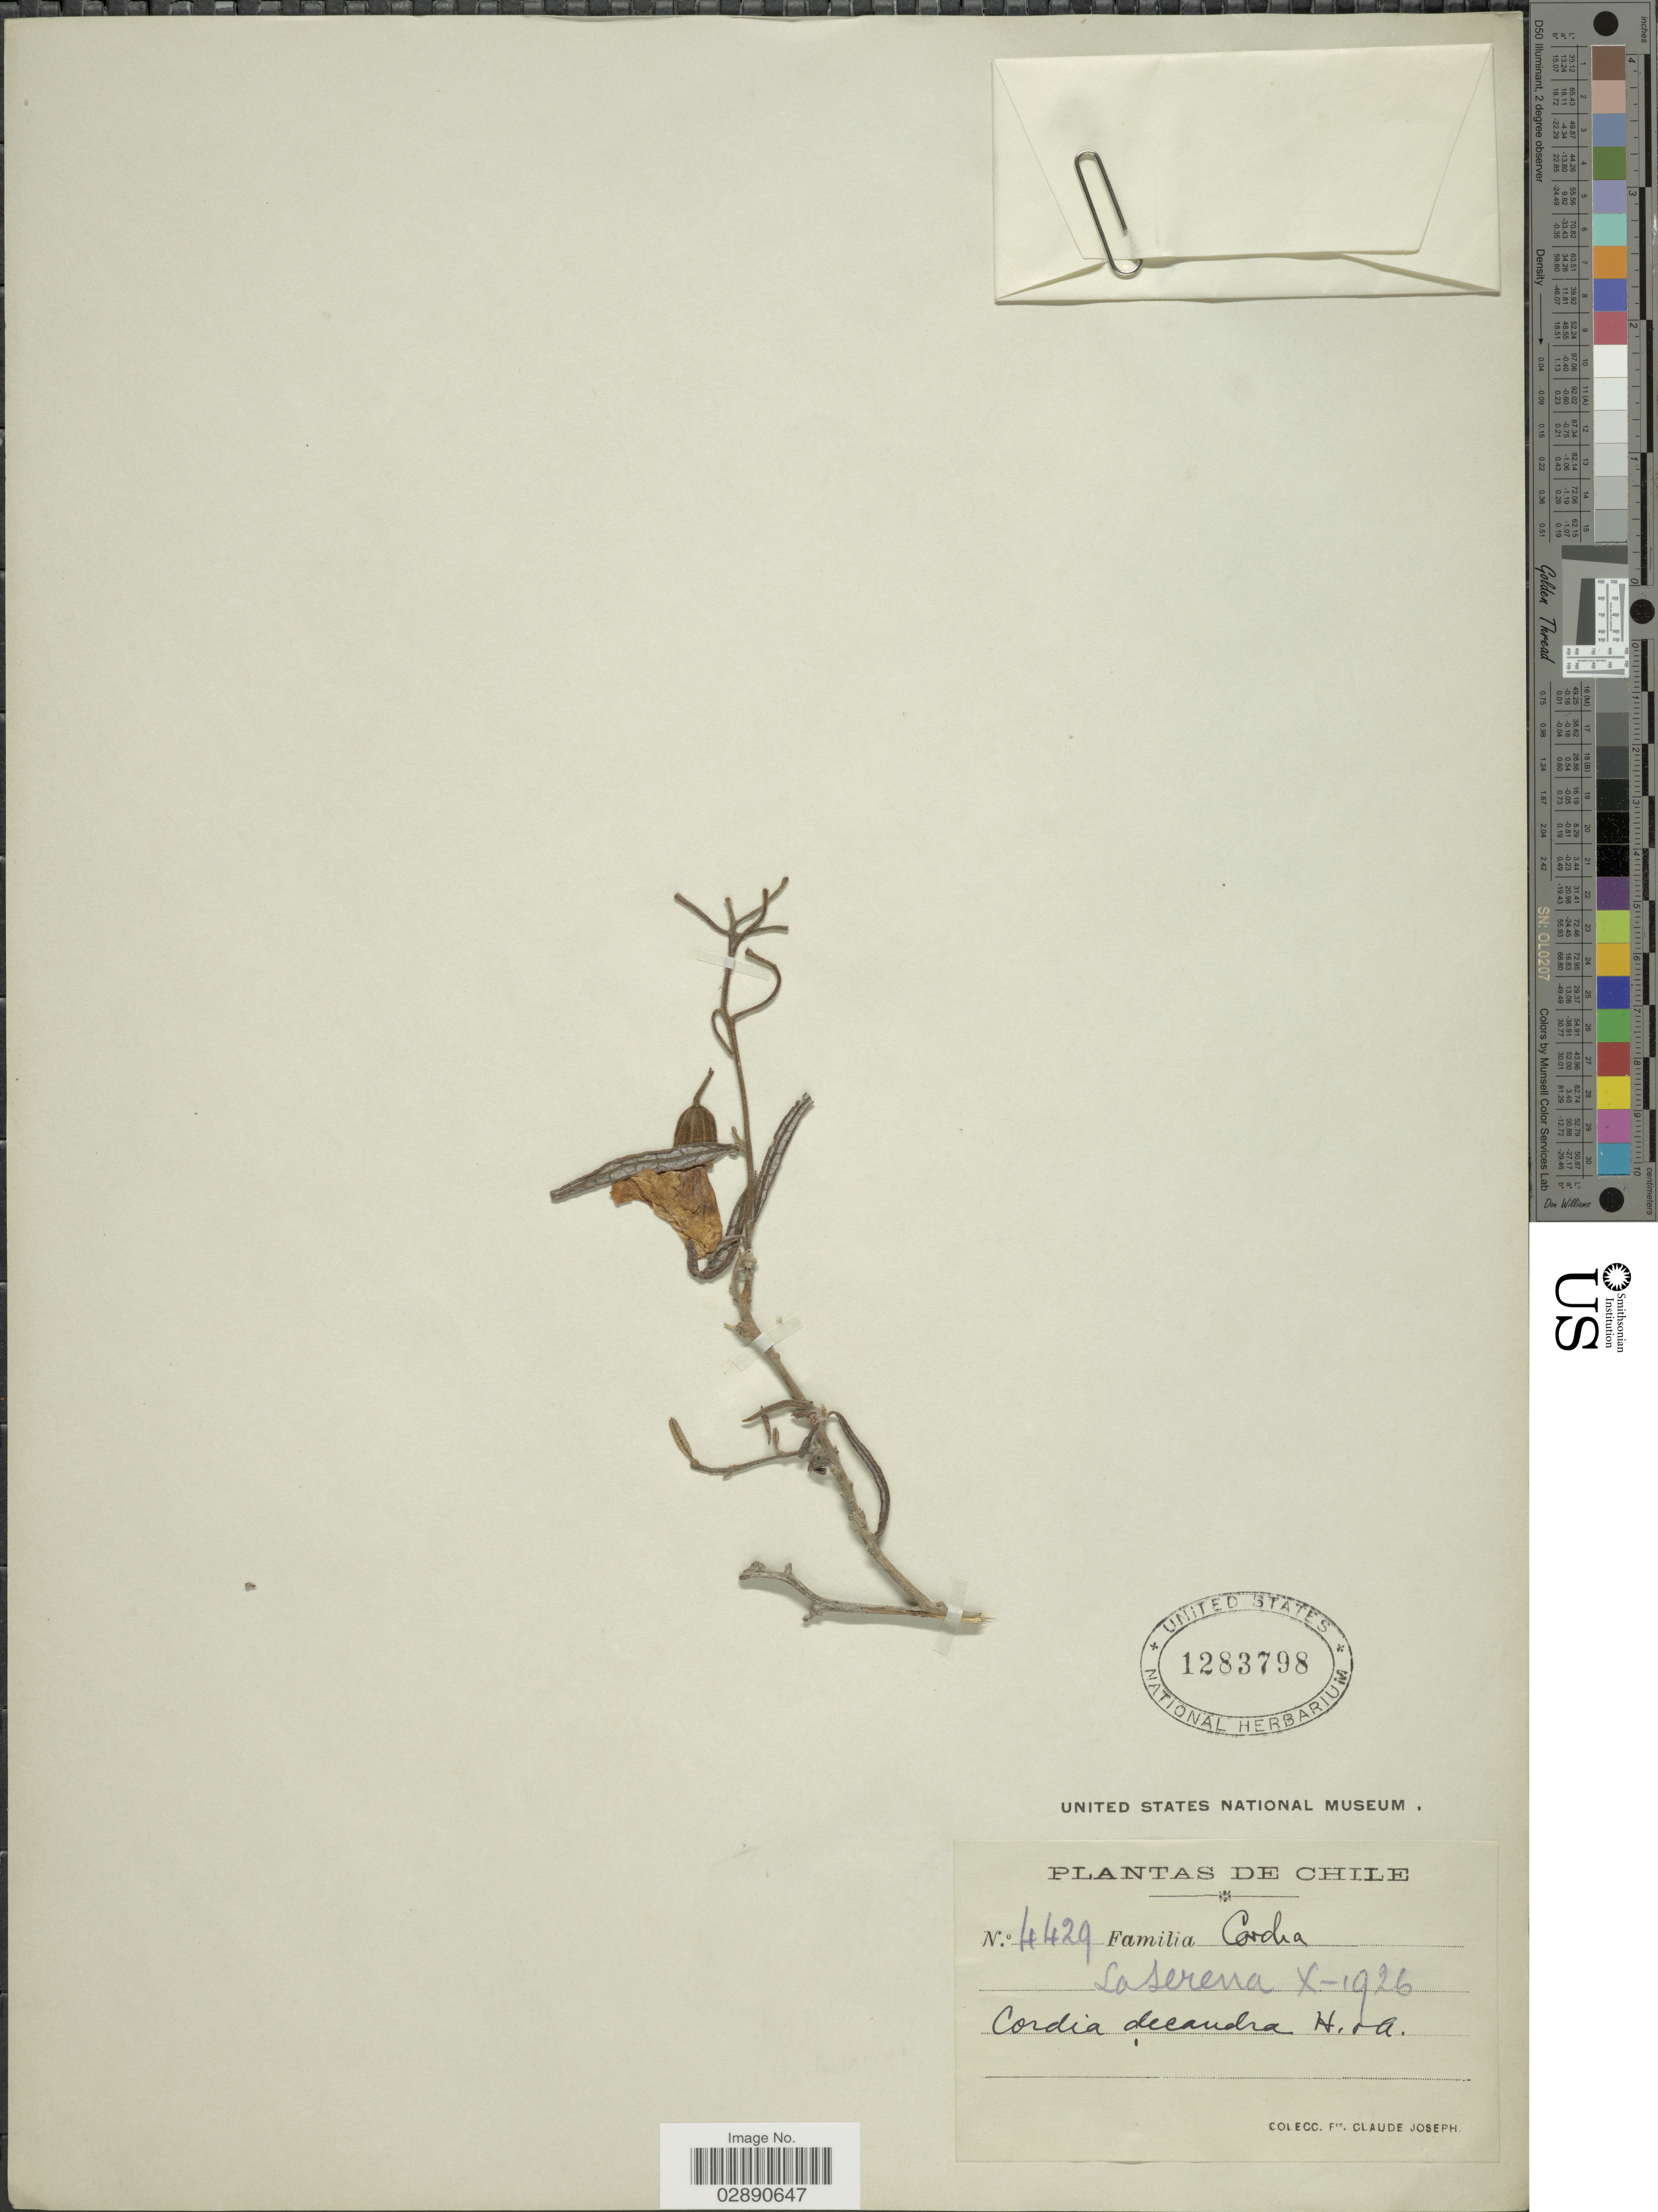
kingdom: Plantae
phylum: Tracheophyta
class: Magnoliopsida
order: Boraginales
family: Cordiaceae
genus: Cordia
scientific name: Cordia decandra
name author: Hook. & Arn.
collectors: Bro. Claude-Joseph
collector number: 4429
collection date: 1926-10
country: Chile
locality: La Serena.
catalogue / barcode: US 1283798